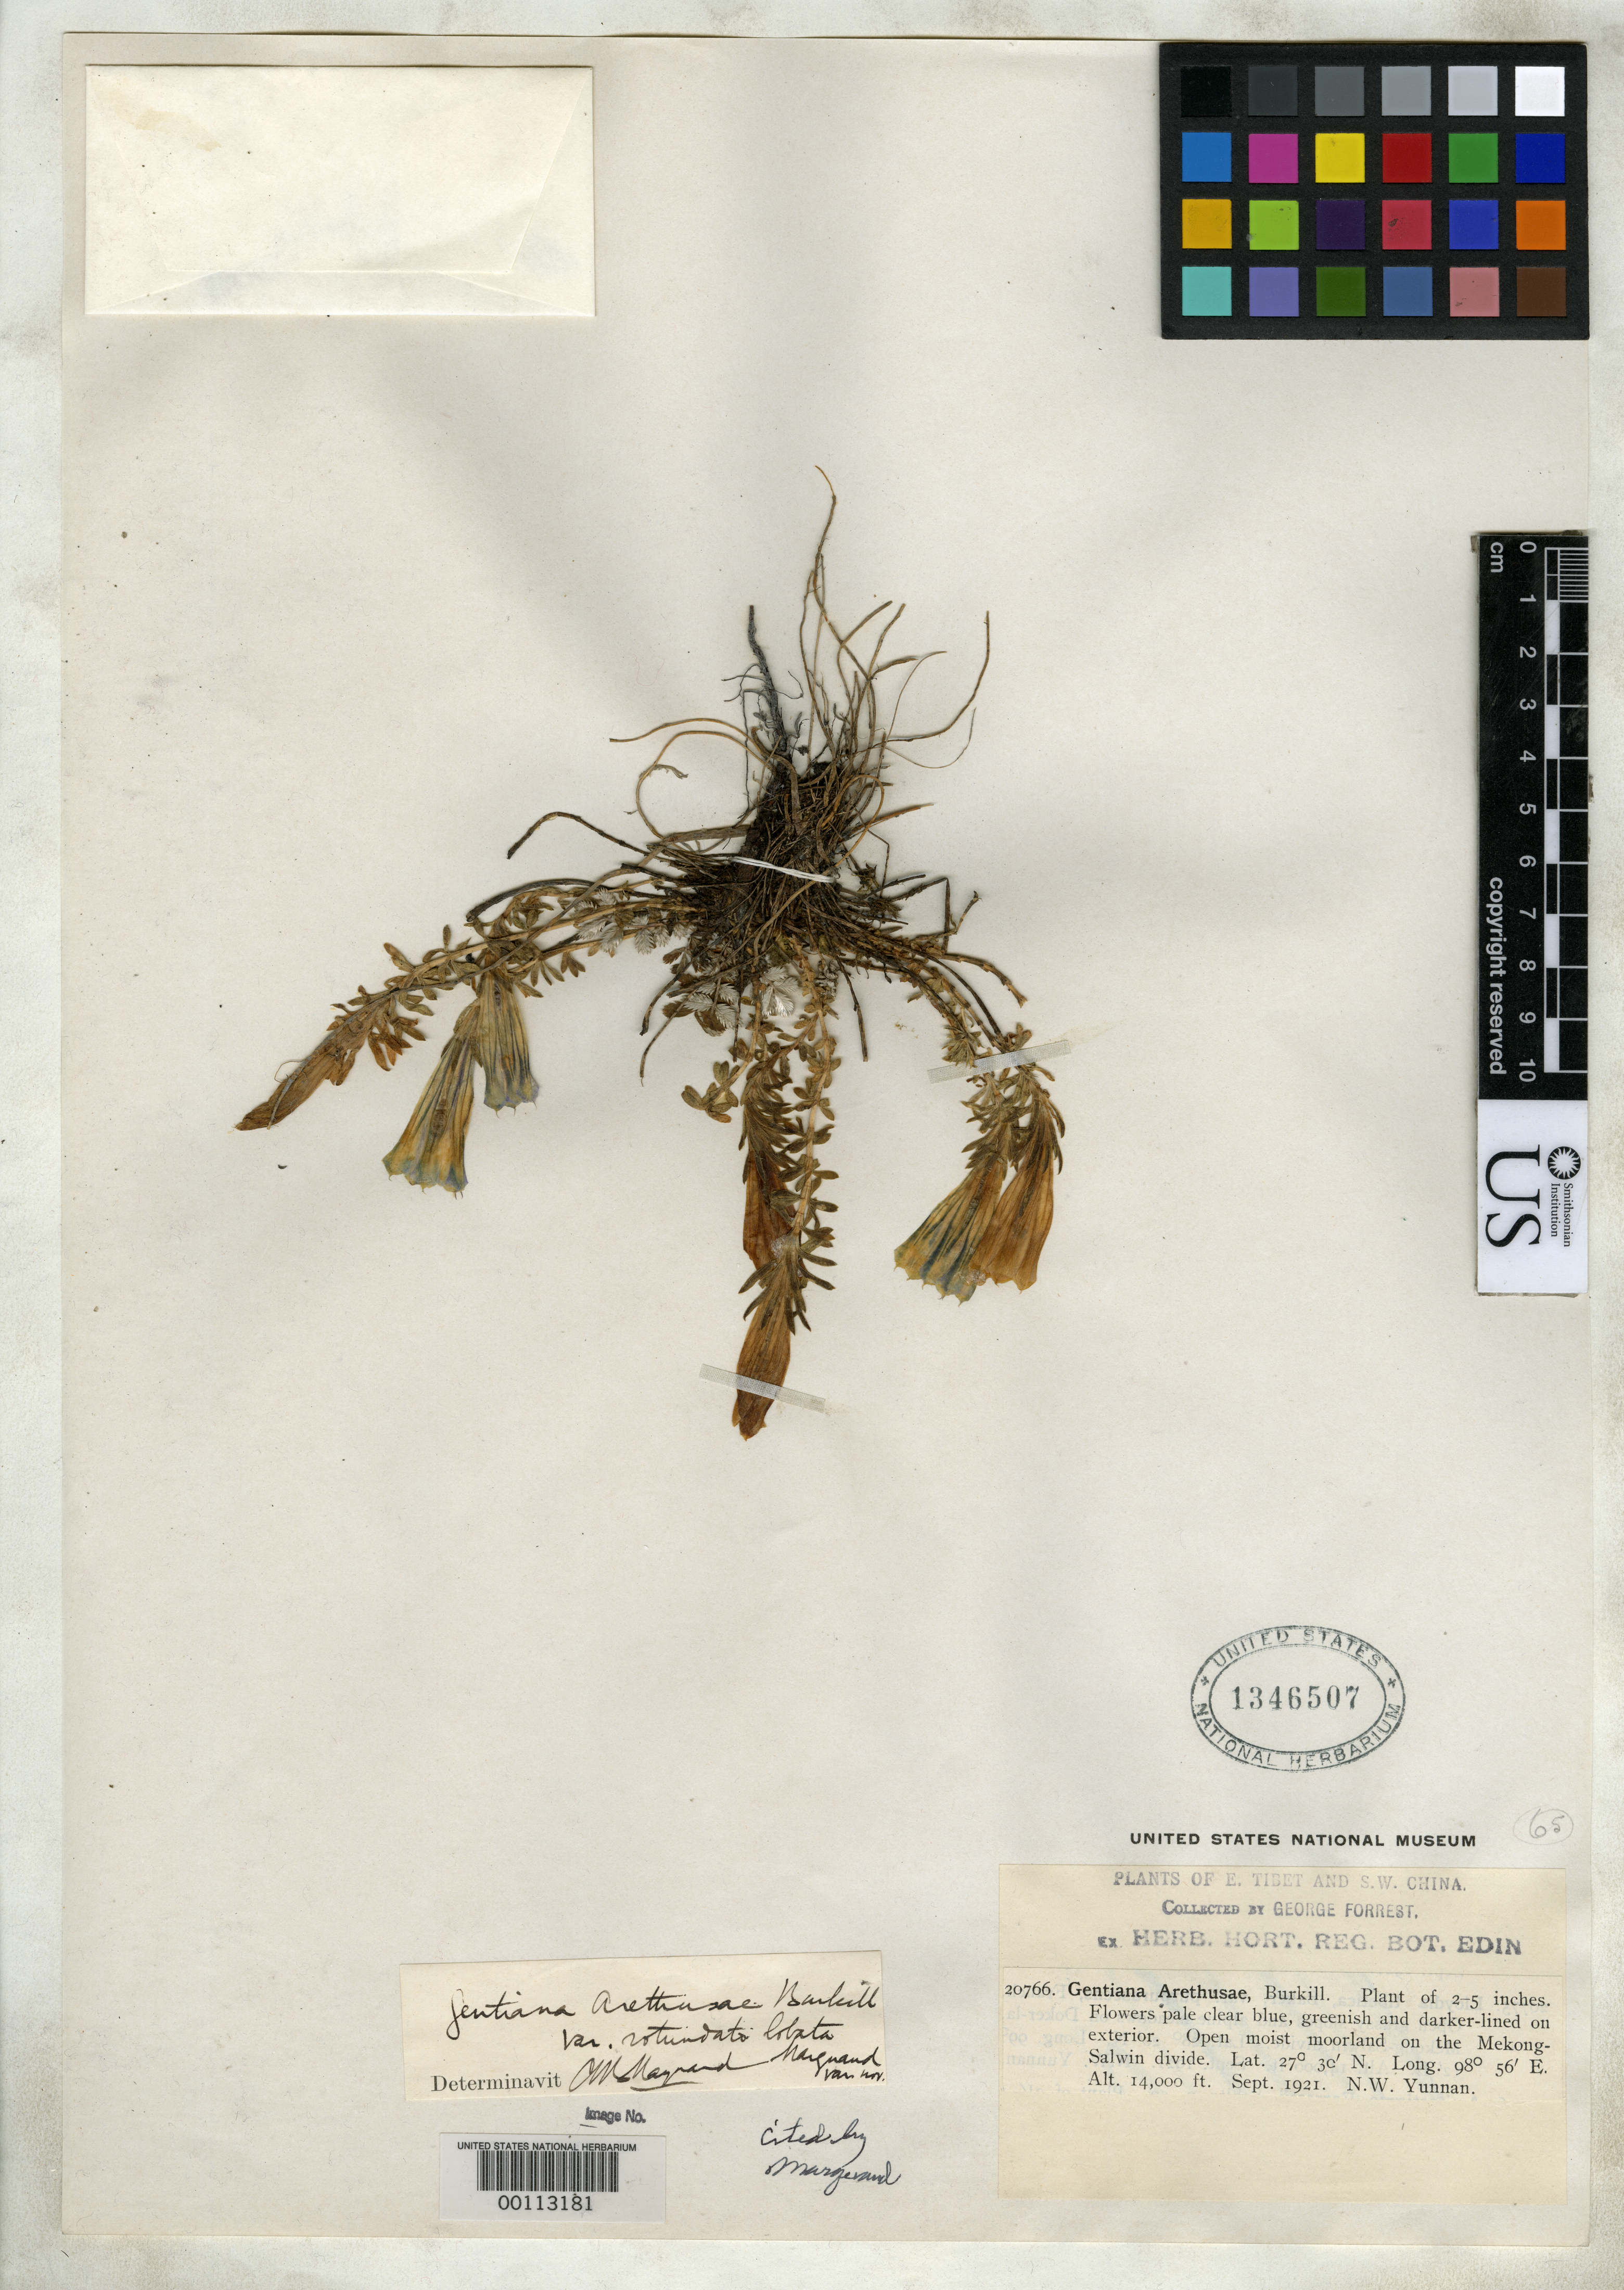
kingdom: Plantae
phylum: Tracheophyta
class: Magnoliopsida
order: Gentianales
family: Gentianaceae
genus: Gentiana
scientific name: Gentiana arethusae var. rotundata-lobata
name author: C. Marquand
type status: Isotype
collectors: G. Forrest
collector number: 20766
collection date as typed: Sep 1921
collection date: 1921-09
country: China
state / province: Yunnan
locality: Mekong-Saluin divide, Lat. 27' 30" north,long. 98' 56" east.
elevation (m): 4200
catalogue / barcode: US 1346507